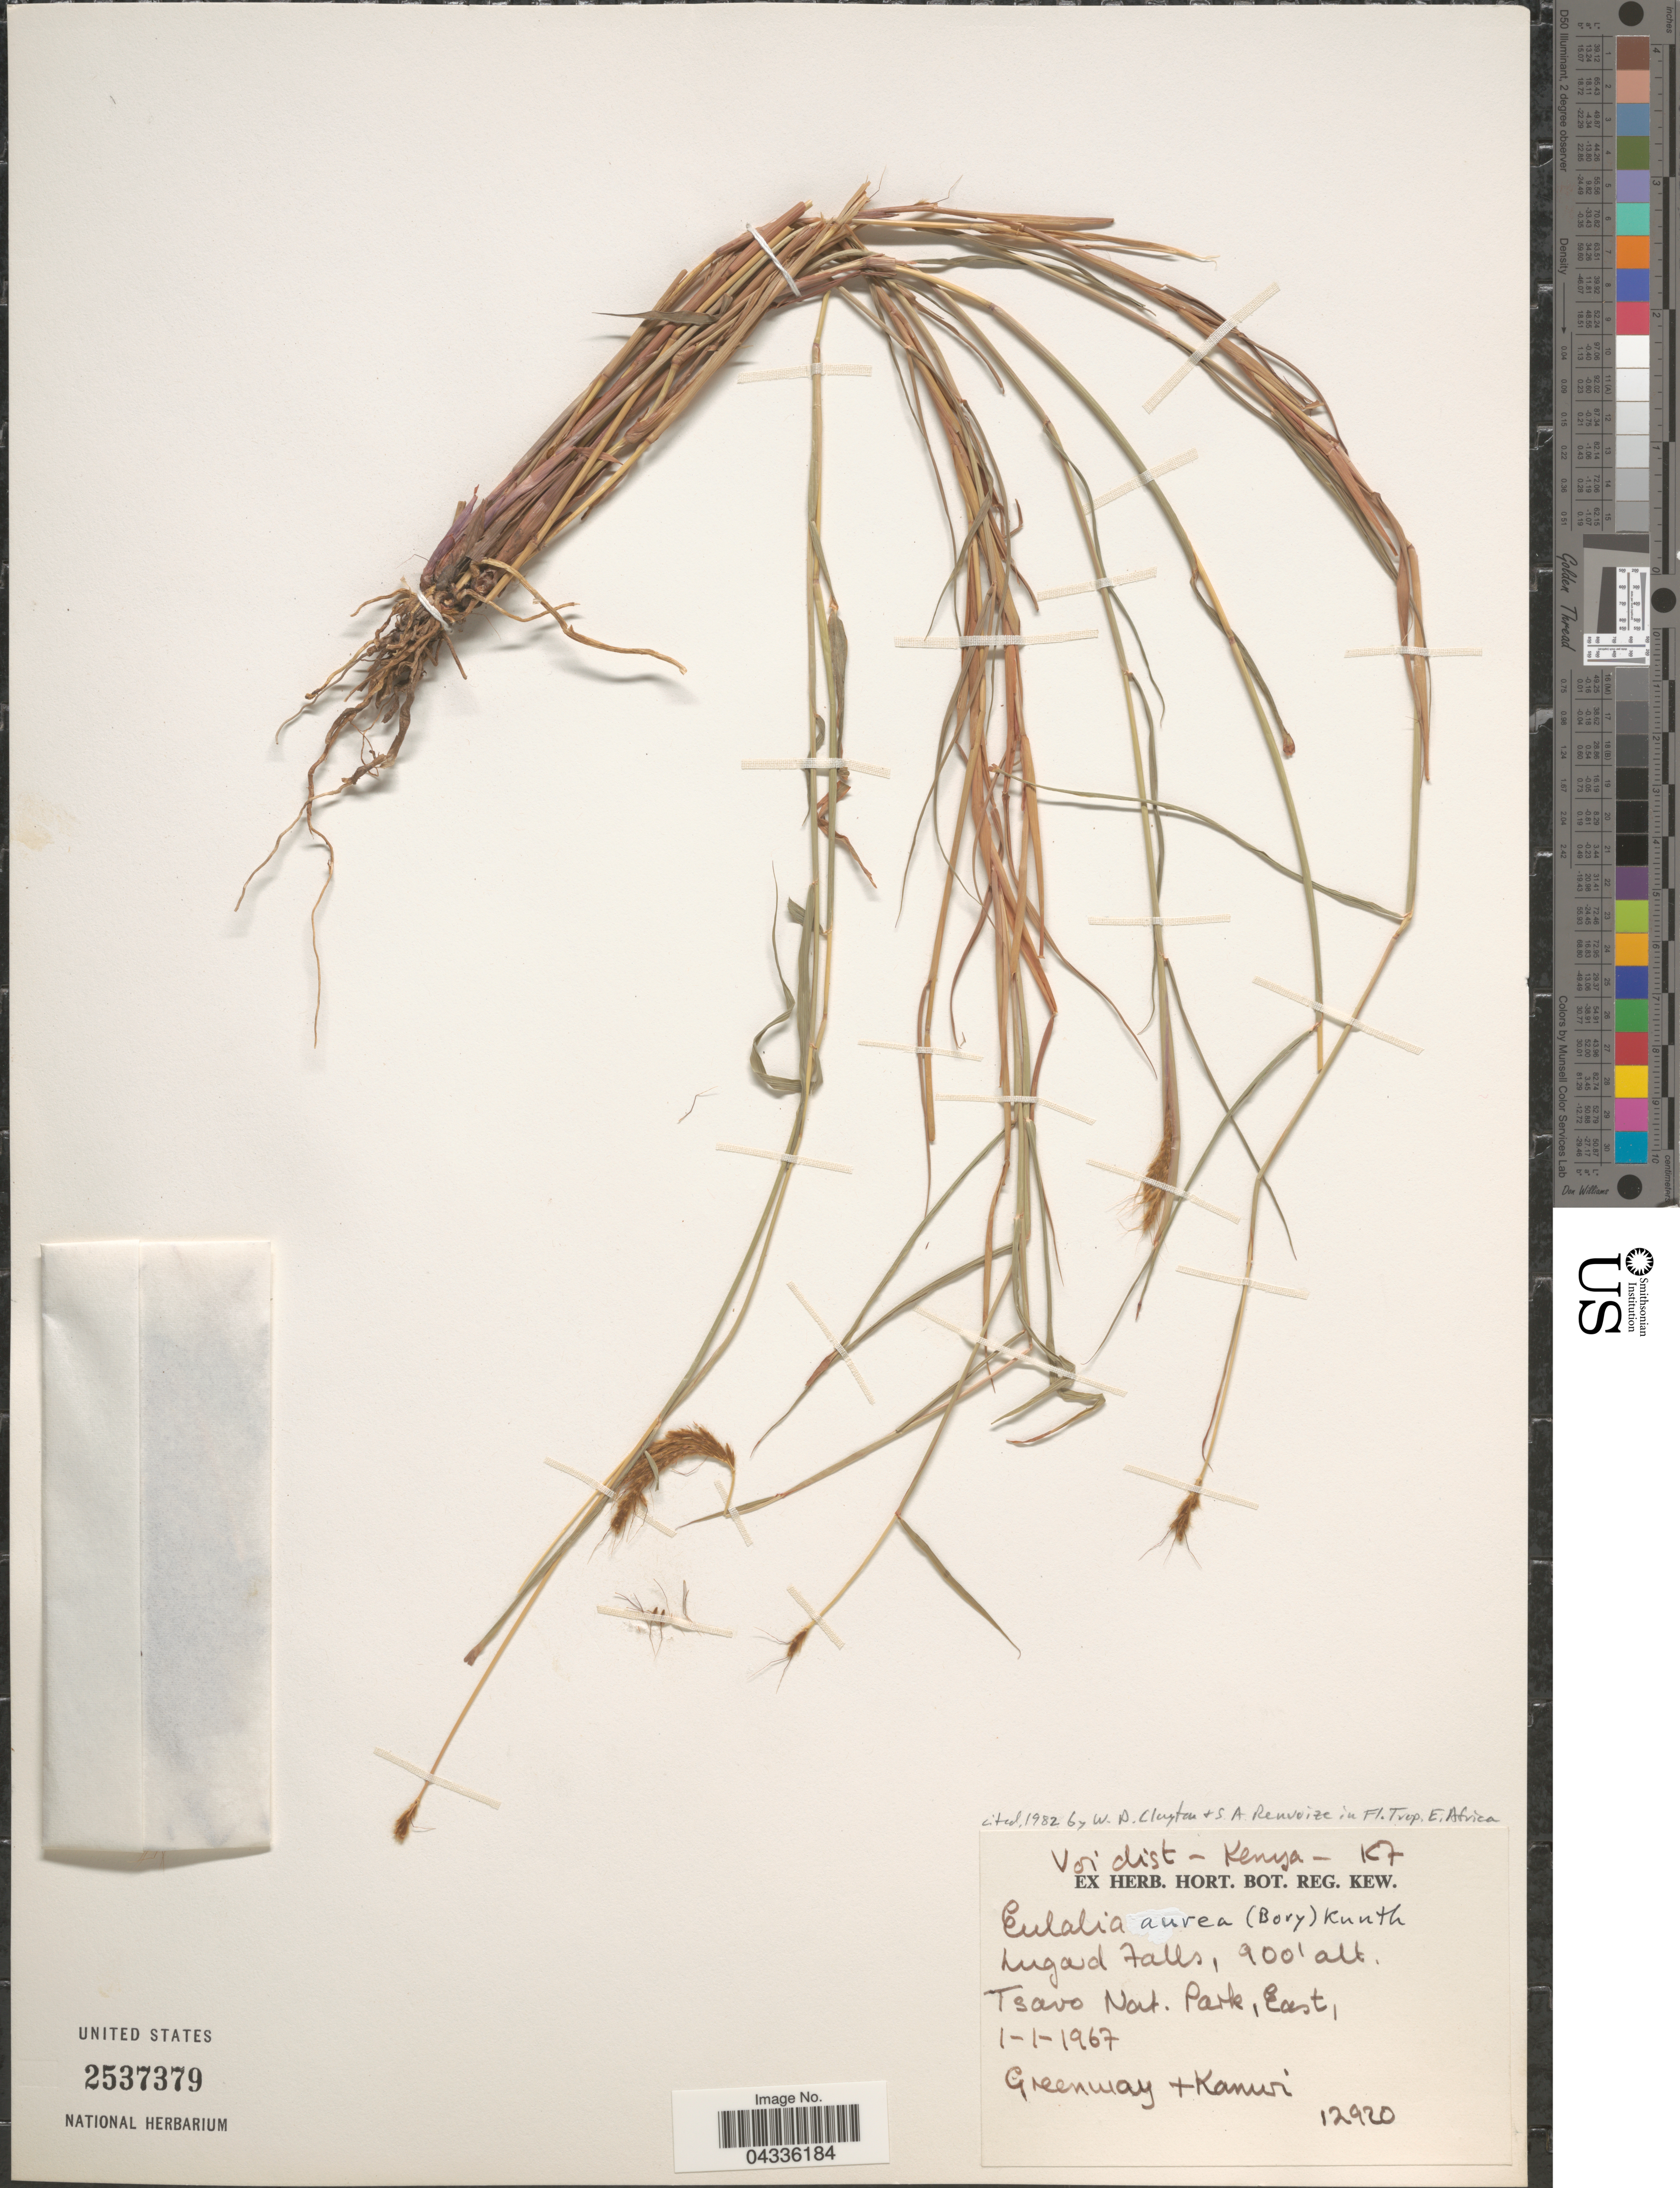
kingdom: Plantae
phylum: Tracheophyta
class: Liliopsida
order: Poales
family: Poaceae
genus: Eulalia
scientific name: Eulalia aurea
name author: (Bory) Kunth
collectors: Greenway & Kanwi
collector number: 12920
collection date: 1967-01-01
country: Kenya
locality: Lugad Falls, Tsavo Nat. Park, East.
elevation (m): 274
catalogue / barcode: US 2537379